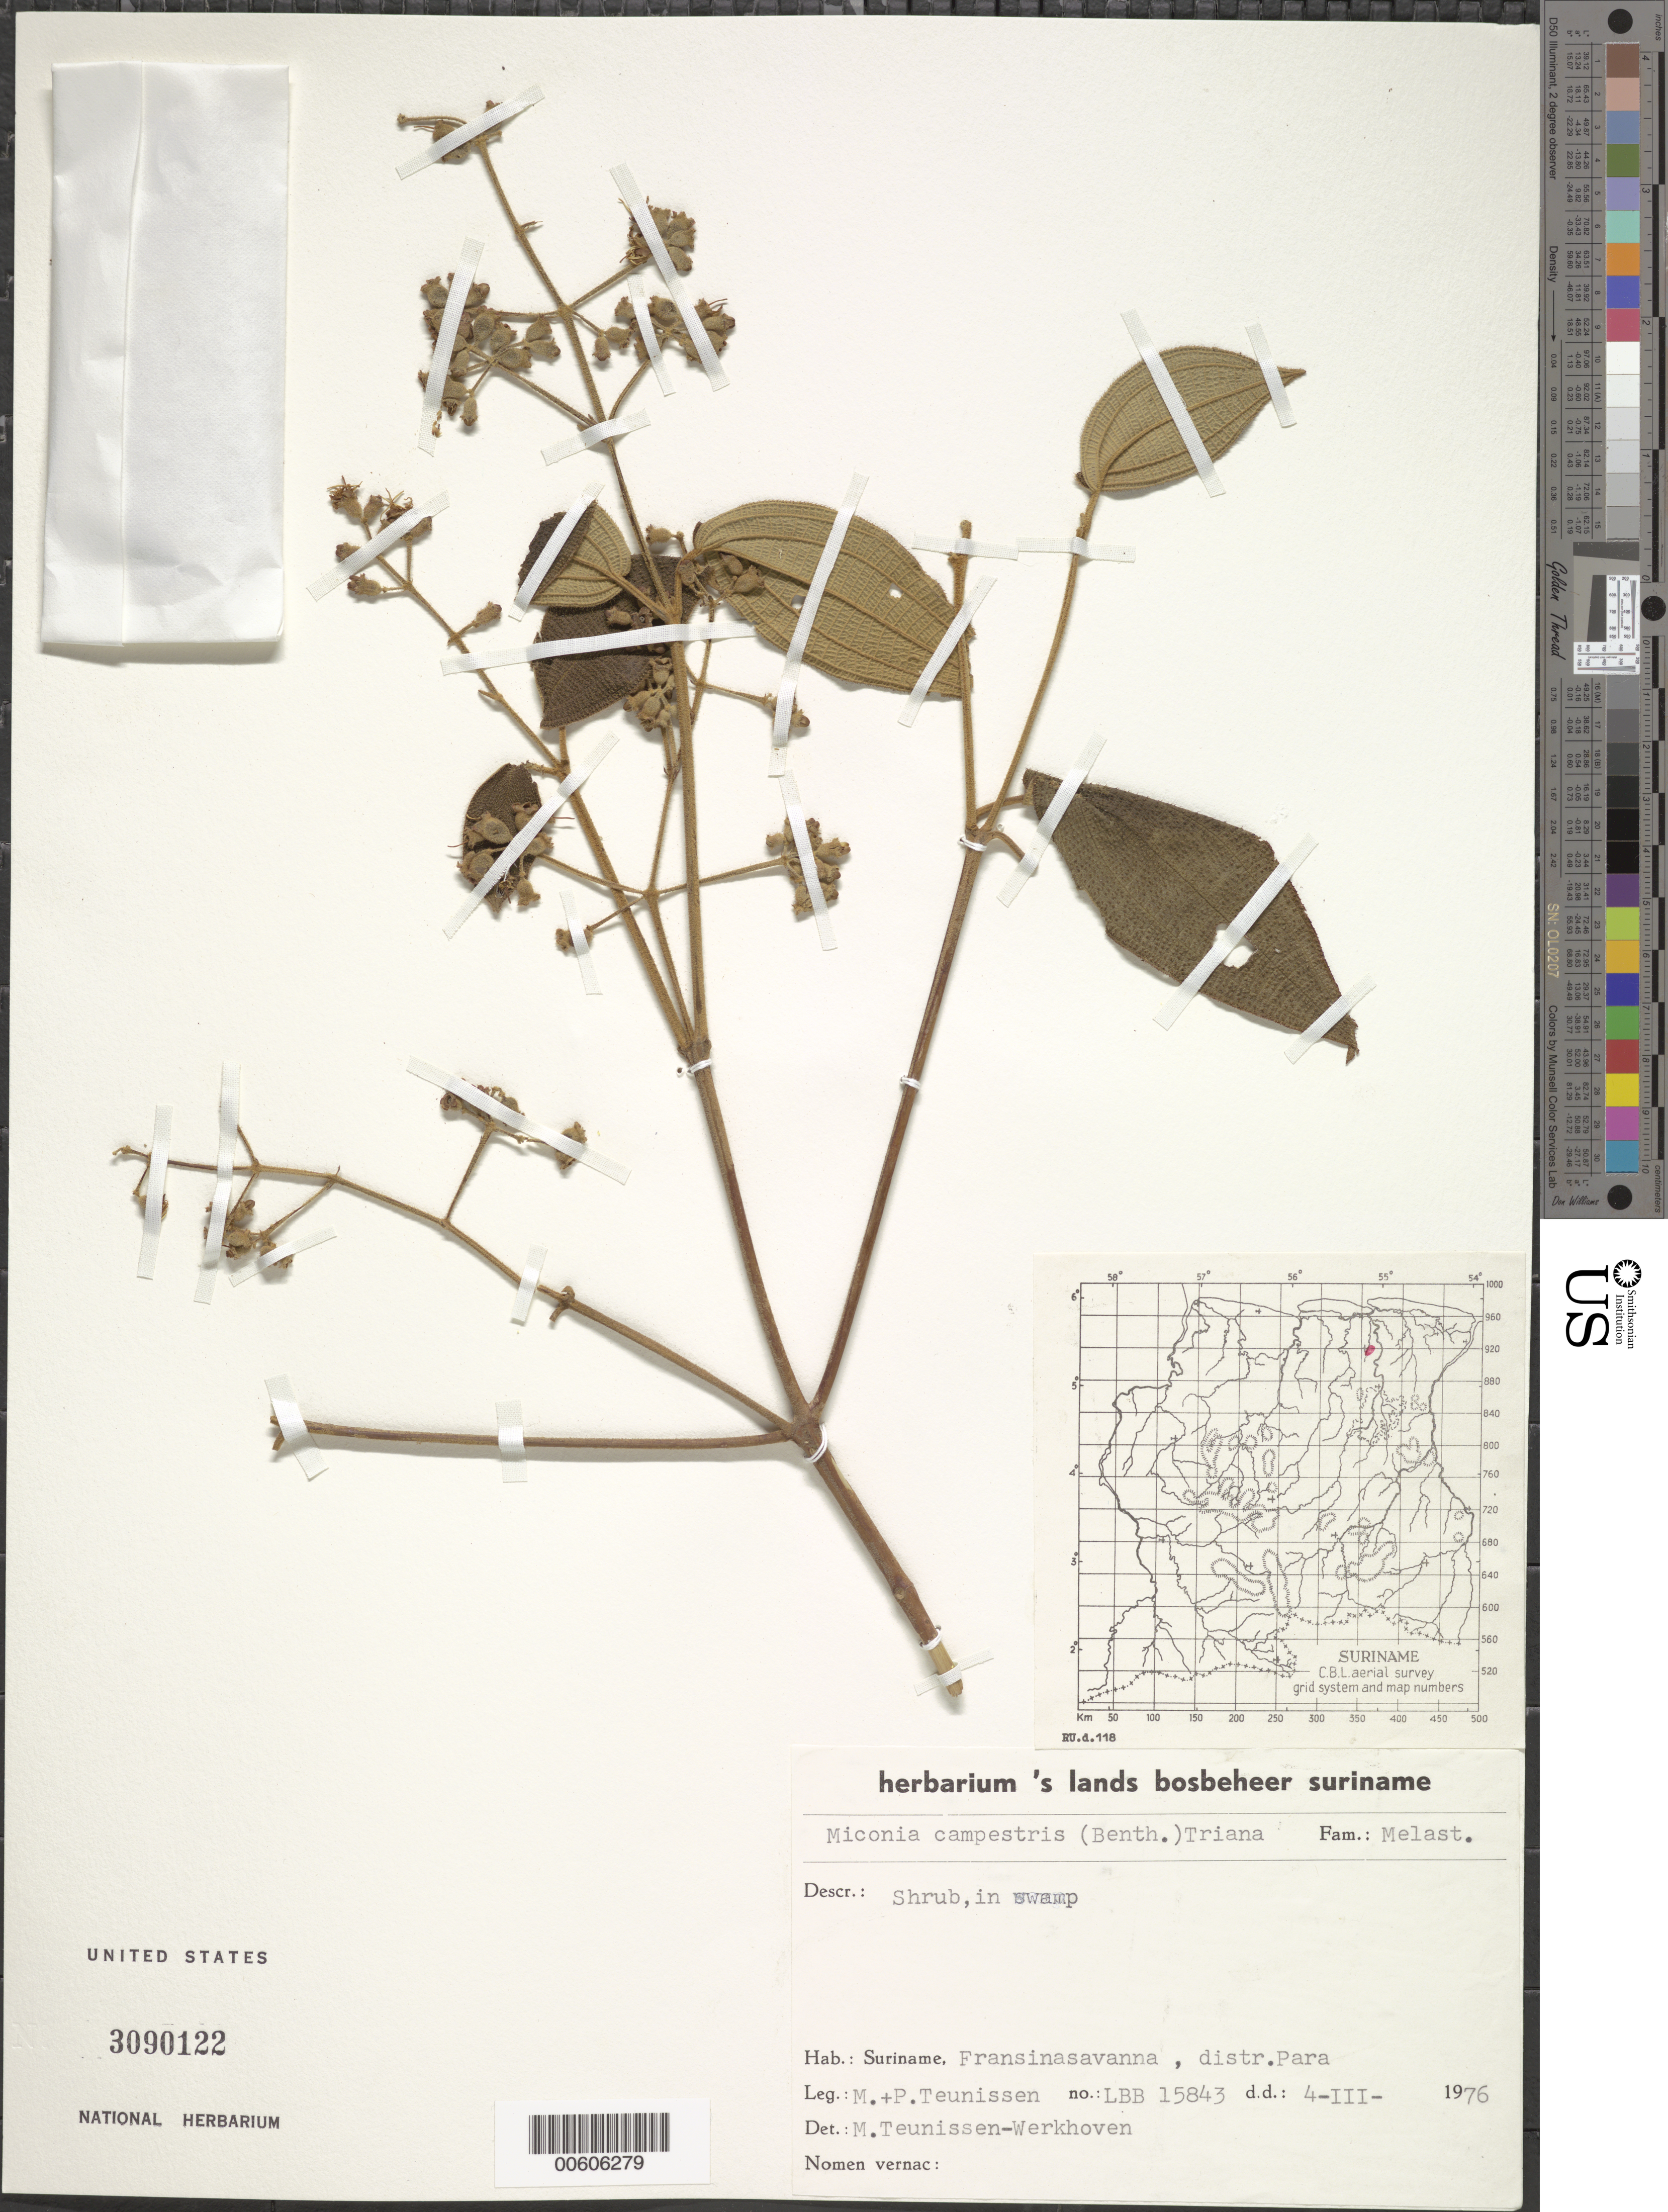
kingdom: Plantae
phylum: Tracheophyta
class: Magnoliopsida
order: Myrtales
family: Melastomataceae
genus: Miconia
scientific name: Miconia campestris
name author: (Benth.) Triana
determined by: Teunissen-werkhoven, M.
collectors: P. Teunissen & M. Teunissen-werkhoven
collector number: LBB 15843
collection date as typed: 4-Mar-76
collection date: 1976-03-04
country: Suriname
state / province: Para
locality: Fransina savanna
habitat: Swamp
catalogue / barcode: US 3090122